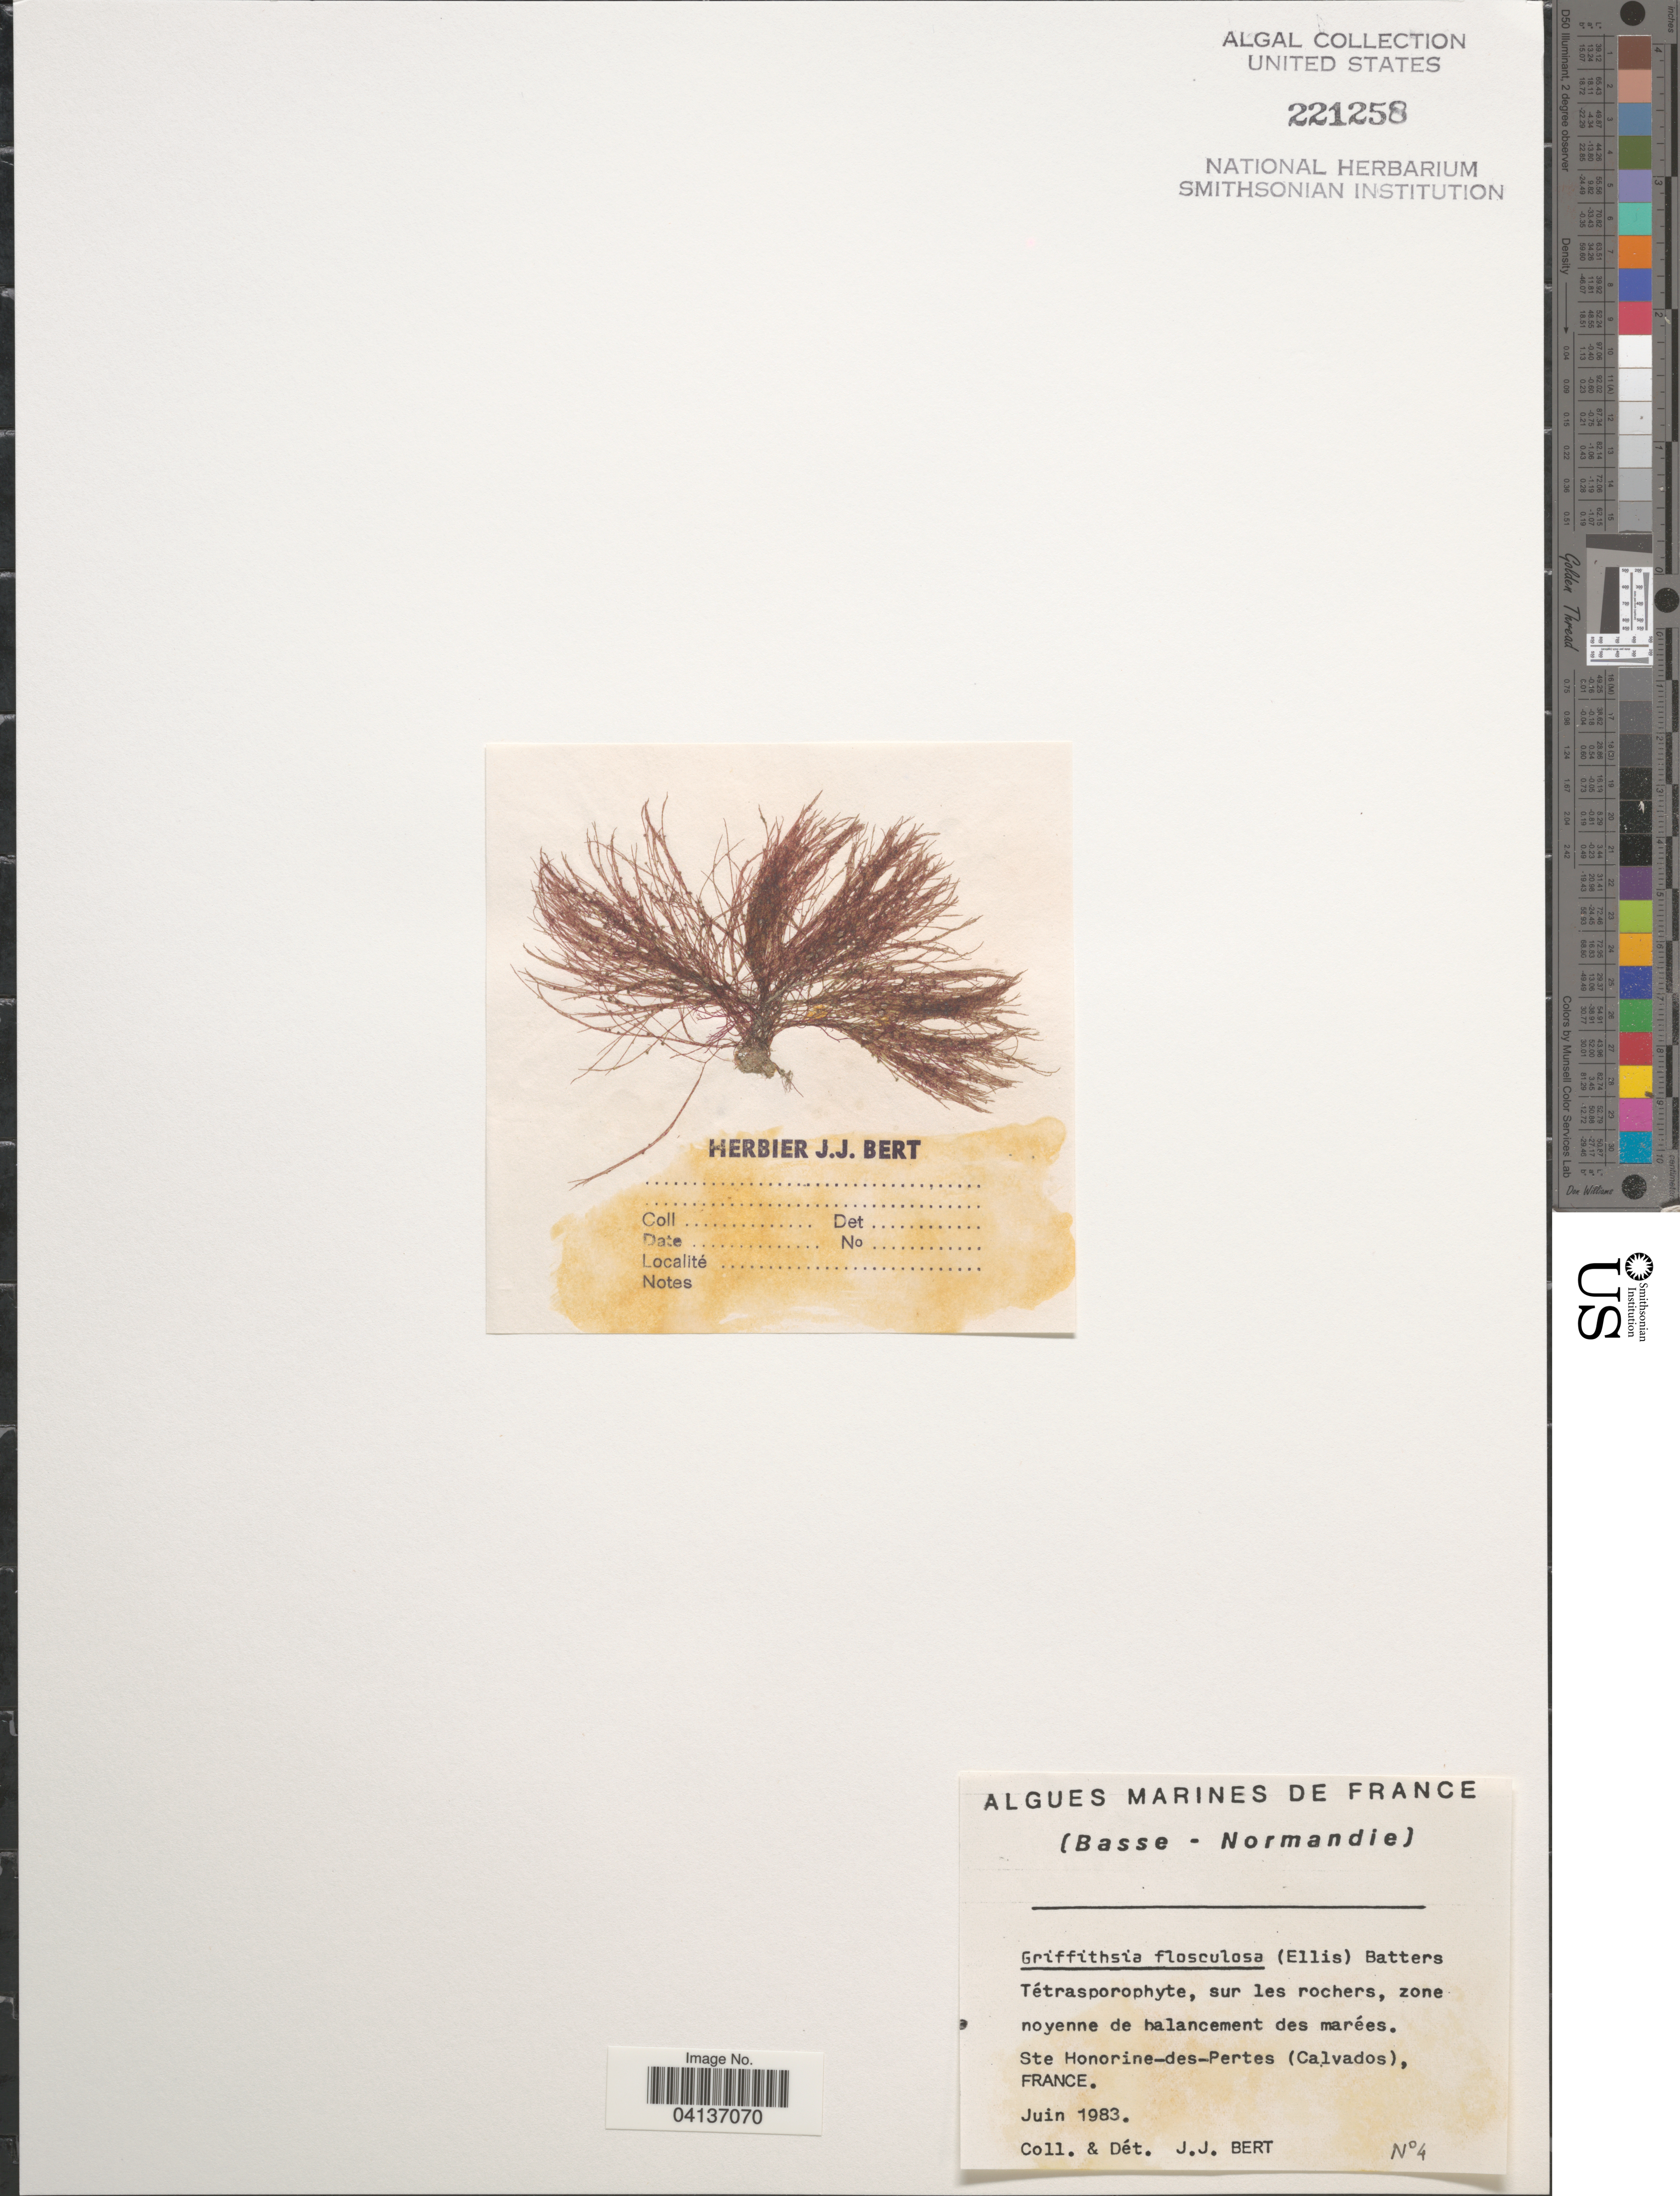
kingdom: Plantae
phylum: Rhodophyta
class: Florideophyceae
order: Ceramiales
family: Wrangeliaceae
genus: Halurus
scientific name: Halurus flosculosus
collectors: J. Bert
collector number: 4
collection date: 1983-06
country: France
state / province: Normandie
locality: Ste Honorine-des-Pertes (Calvados).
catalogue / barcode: US 221258